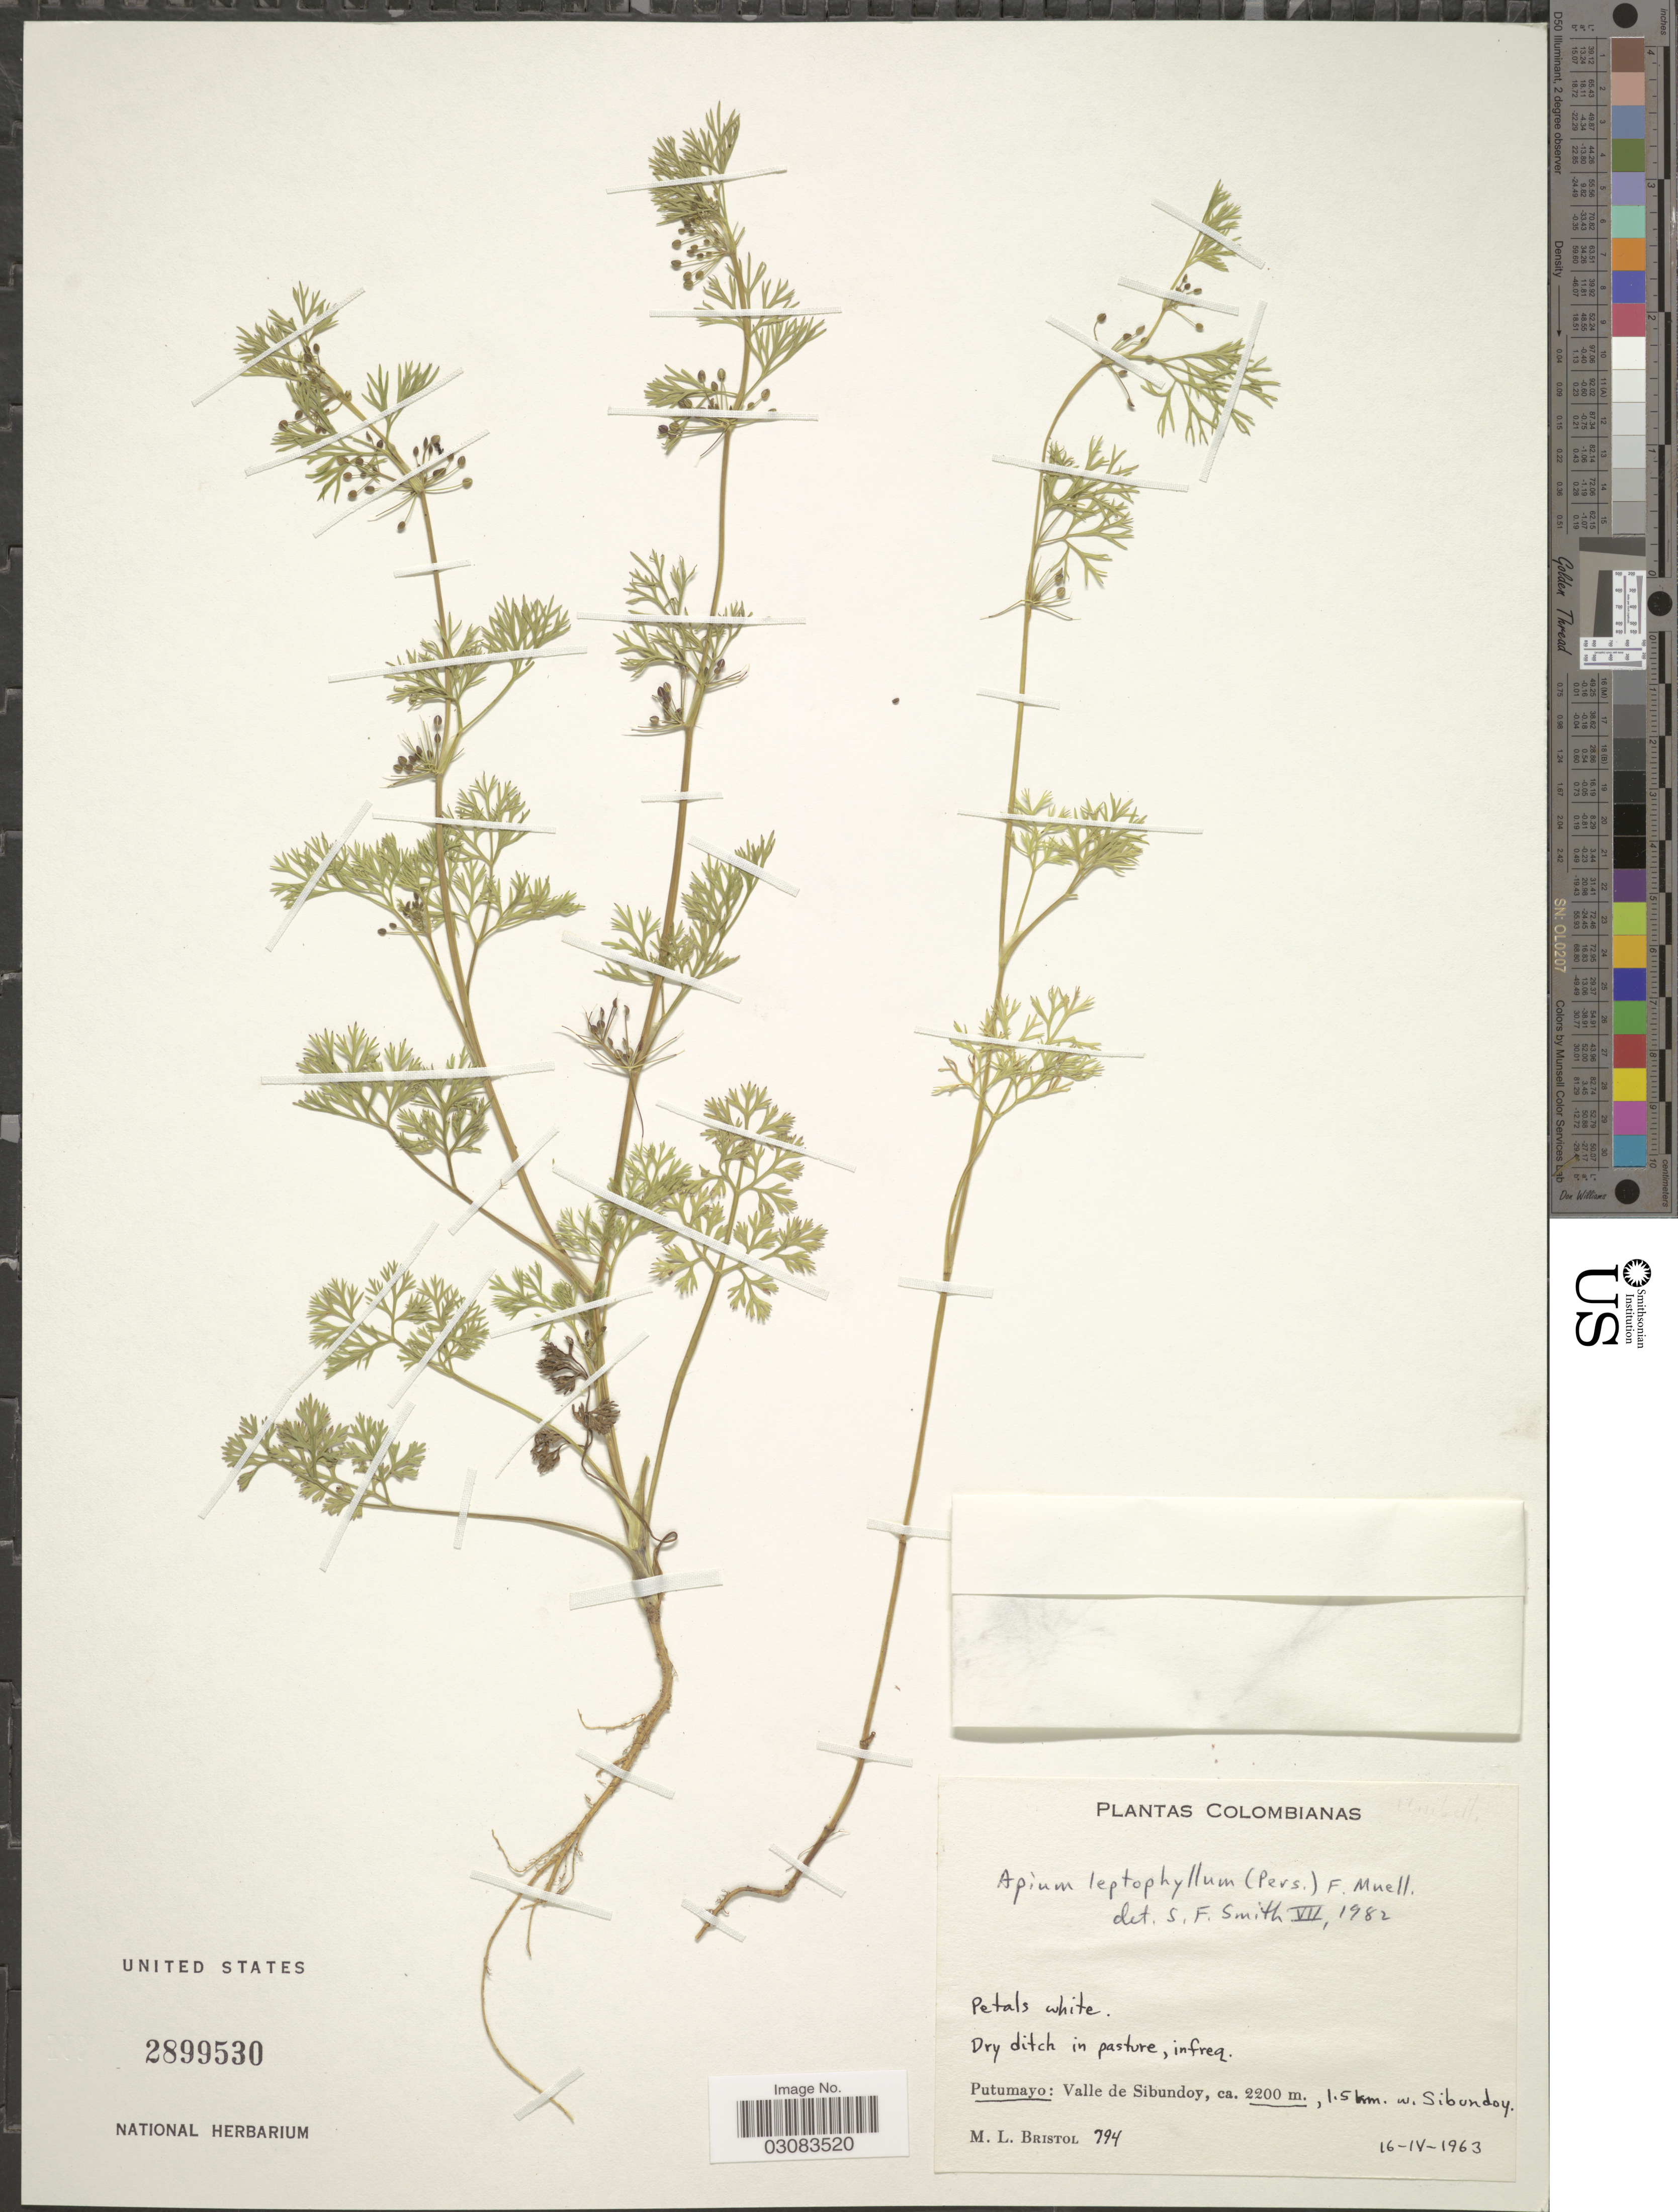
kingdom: Plantae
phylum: Tracheophyta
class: Magnoliopsida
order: Apiales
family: Apiaceae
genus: Cyclospermum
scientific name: Cyclospermum leptophyllum var. leptophyllum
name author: (Pers.) Sprague ex Britton & P. Wilson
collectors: M. L. Bristol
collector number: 794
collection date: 1963-04-16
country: Colombia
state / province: Putumayo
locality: Valle de Sibundoy, 1.5 km. w. Sibundoy.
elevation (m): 2200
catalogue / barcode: US 2899530